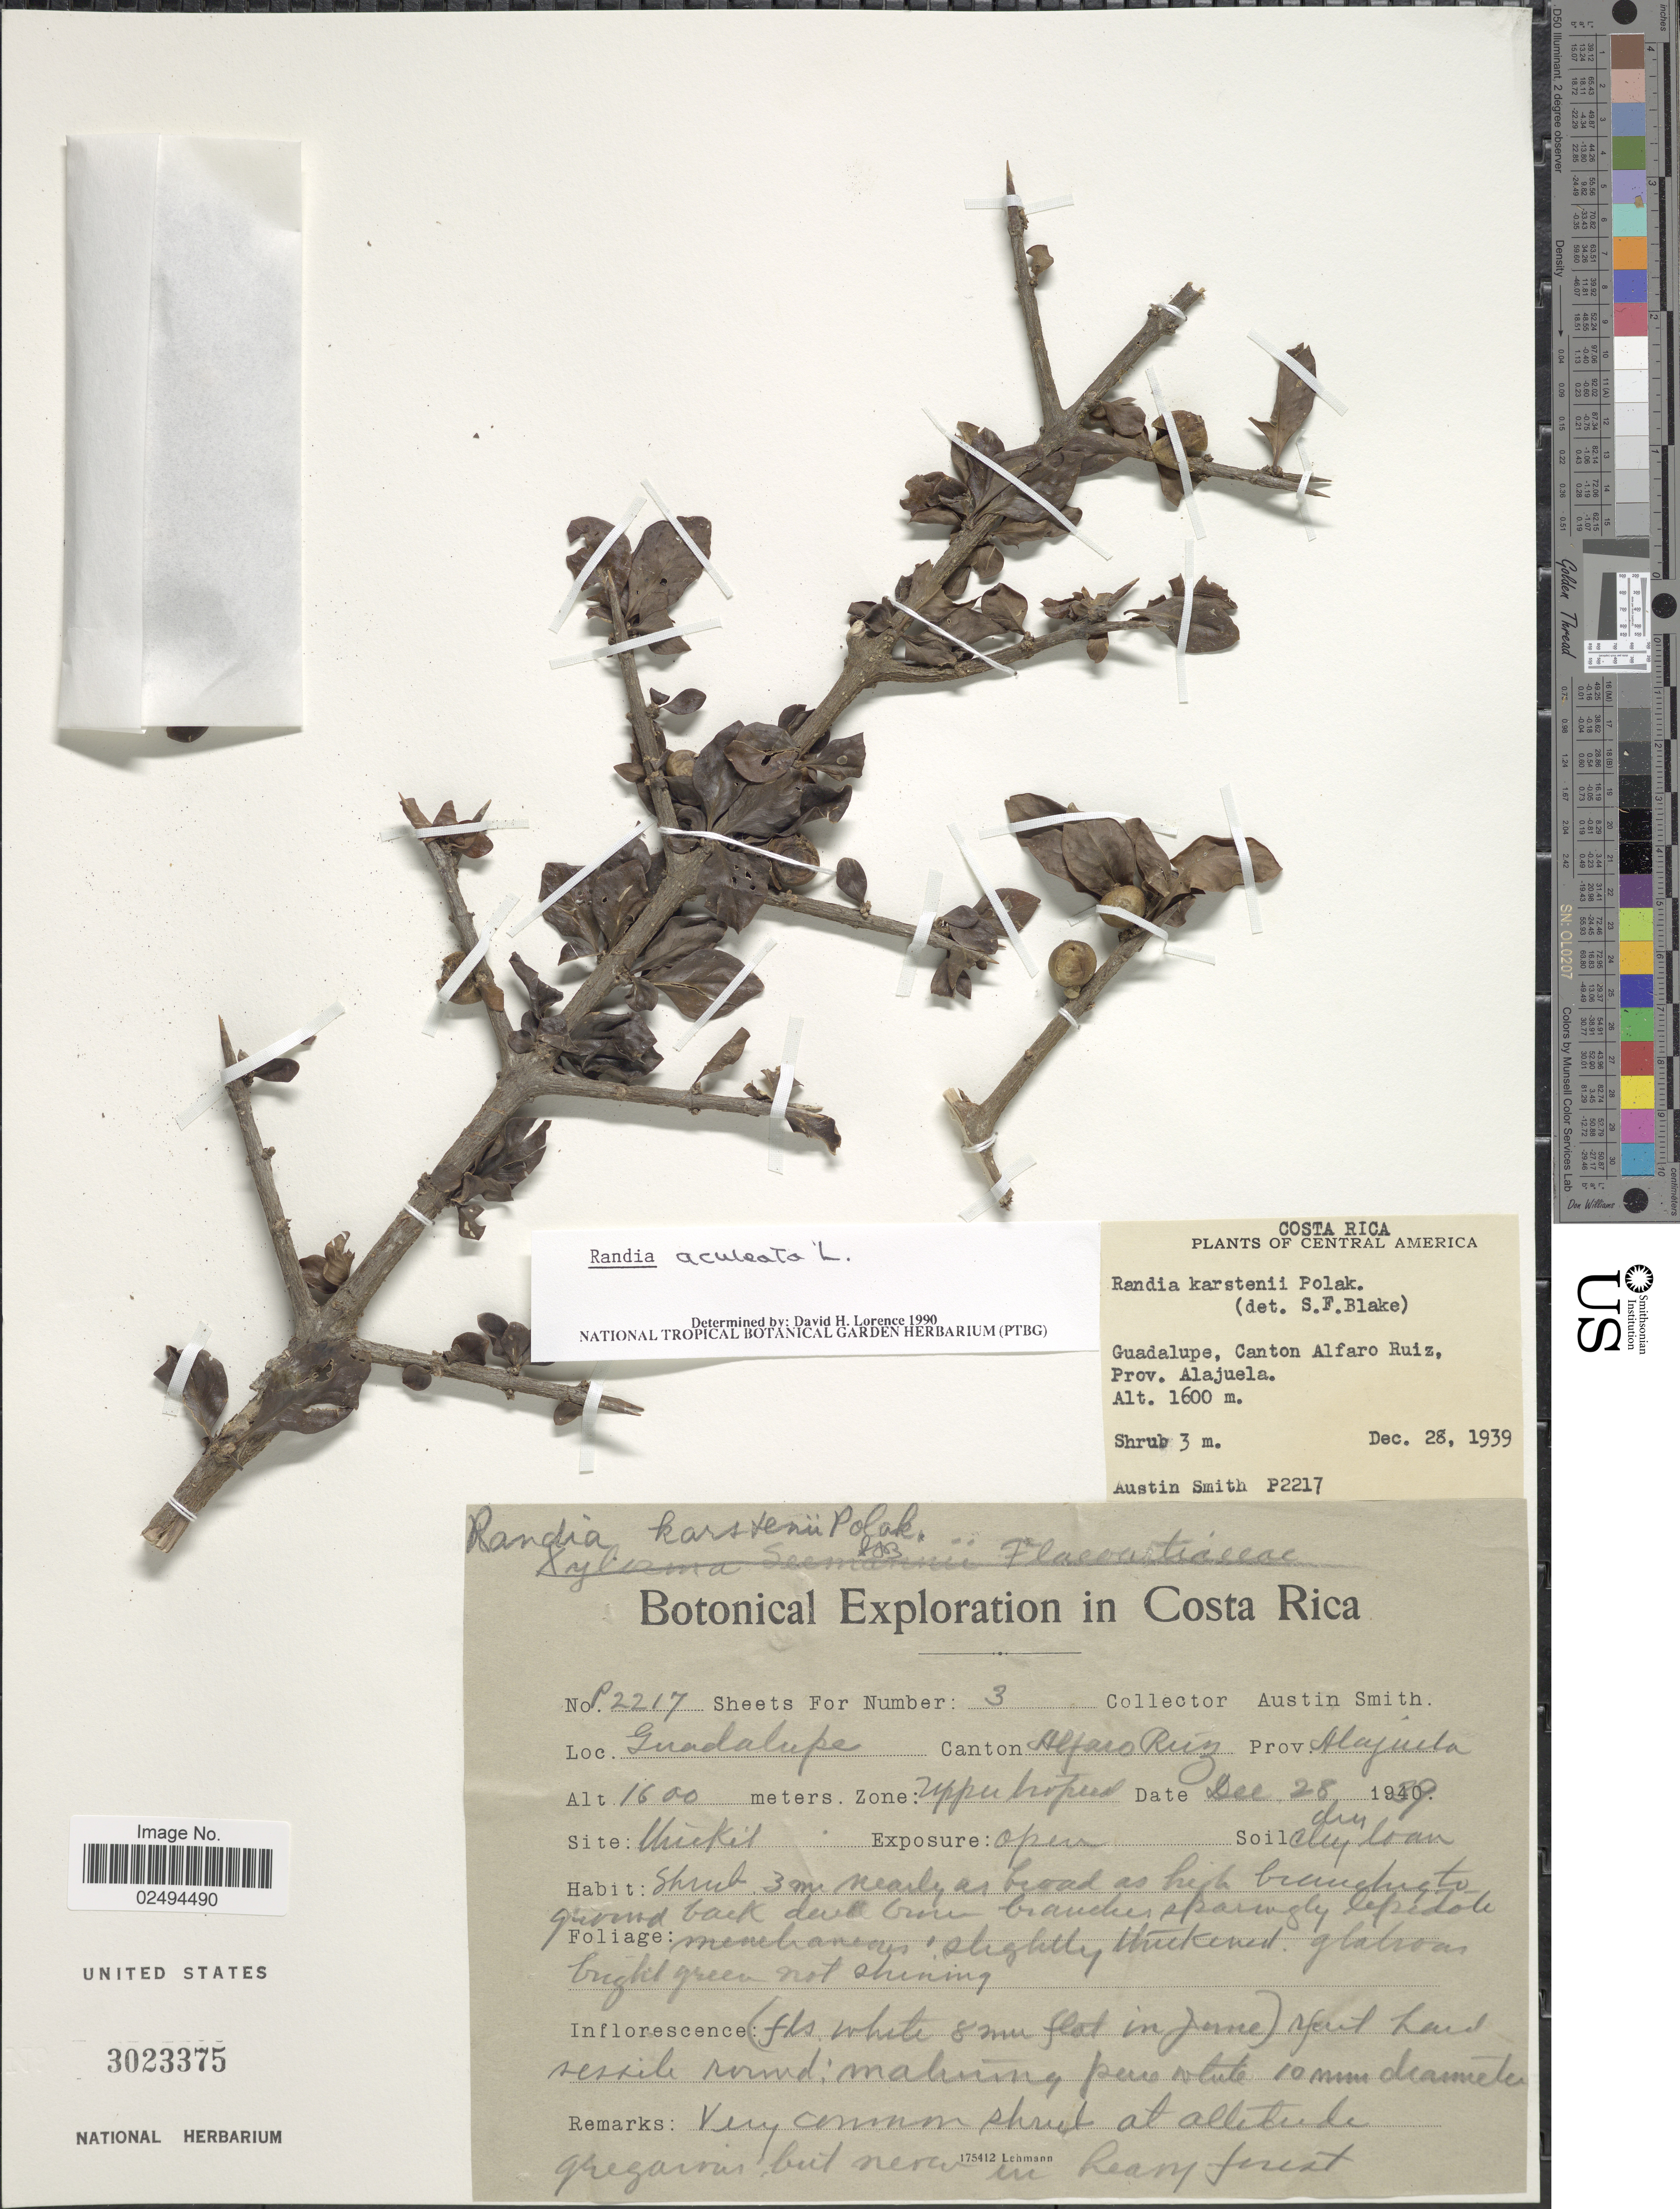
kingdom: Plantae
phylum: Tracheophyta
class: Magnoliopsida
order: Gentianales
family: Rubiaceae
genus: Randia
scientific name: Randia aculeata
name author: L.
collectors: Aust P. Smith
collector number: P2217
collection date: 1939-12-28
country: Costa Rica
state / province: Alajuela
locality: Guadalupe, Canton Alfaro Ruz, Prov. Alajuela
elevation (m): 1600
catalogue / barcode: US 3023375